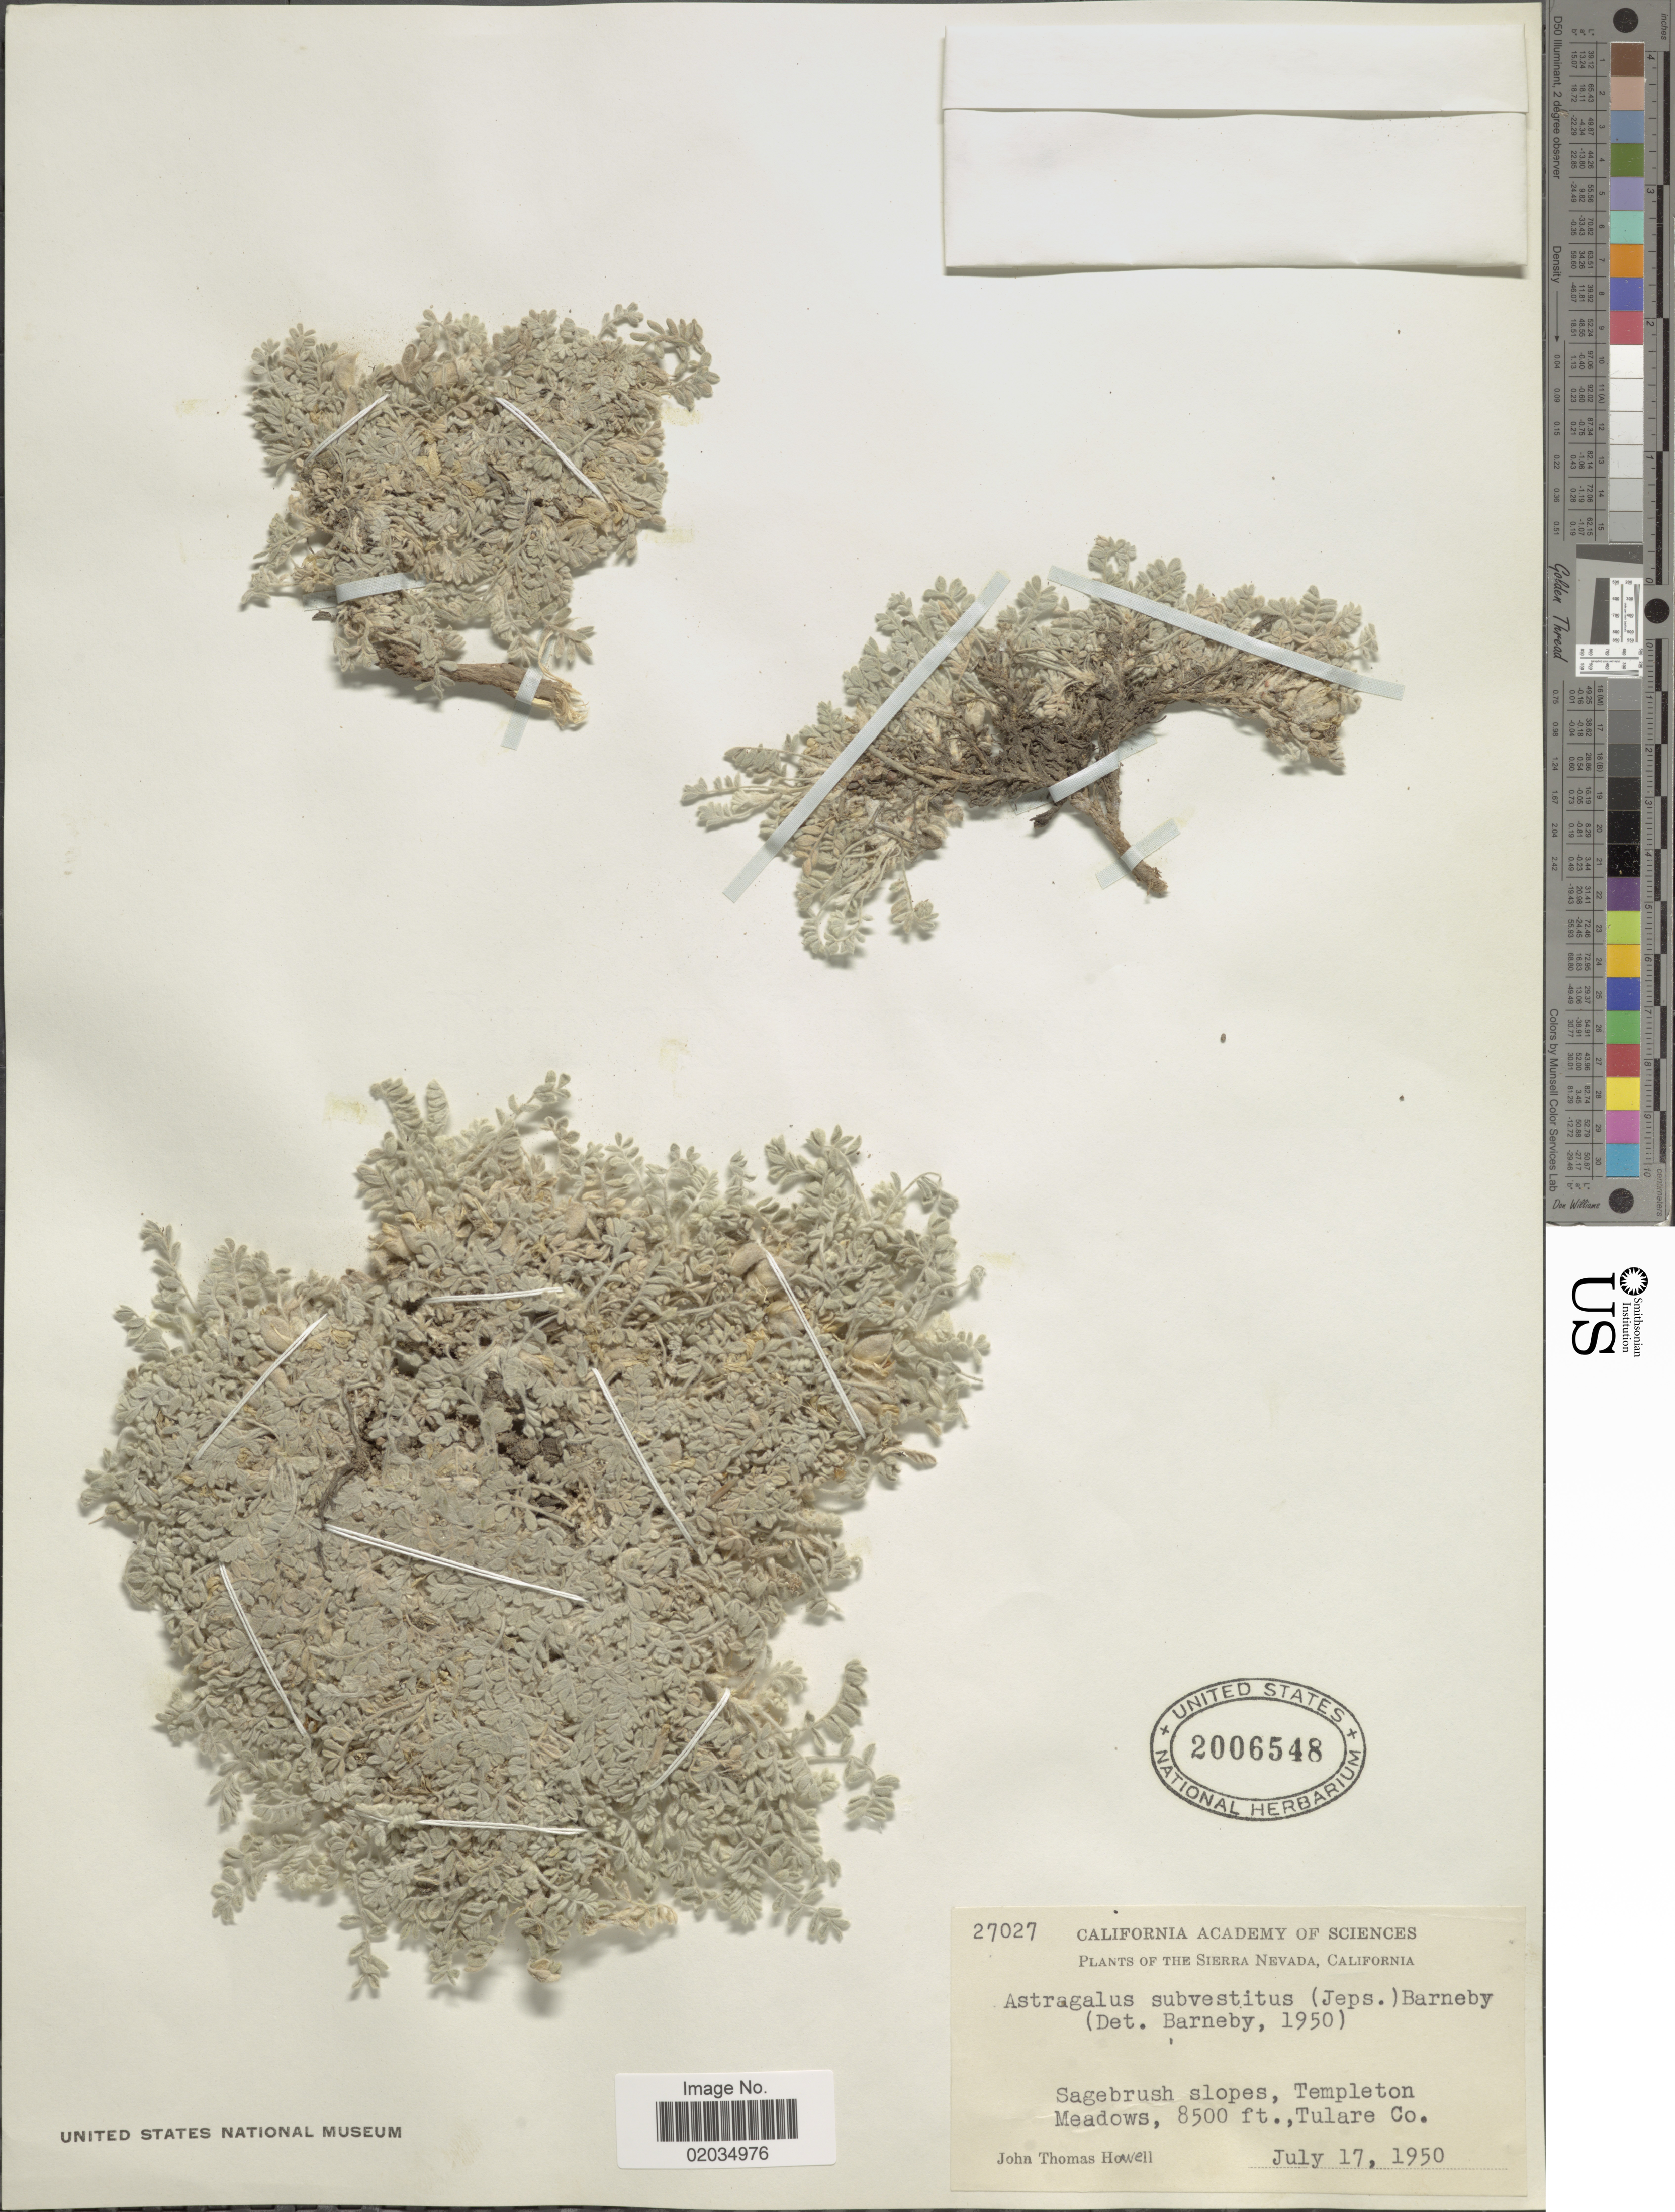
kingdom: Plantae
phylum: Tracheophyta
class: Magnoliopsida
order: Fabales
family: Fabaceae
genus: Astragalus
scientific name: Astragalus subvestitus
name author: (Jeps.) Barneby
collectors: J. T. Howell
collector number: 27027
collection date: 1950-07-17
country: United States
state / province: California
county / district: Tulare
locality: The Sierra Nevada, Templeton meadows, Tulare Co.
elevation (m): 2591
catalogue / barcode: US 2006548